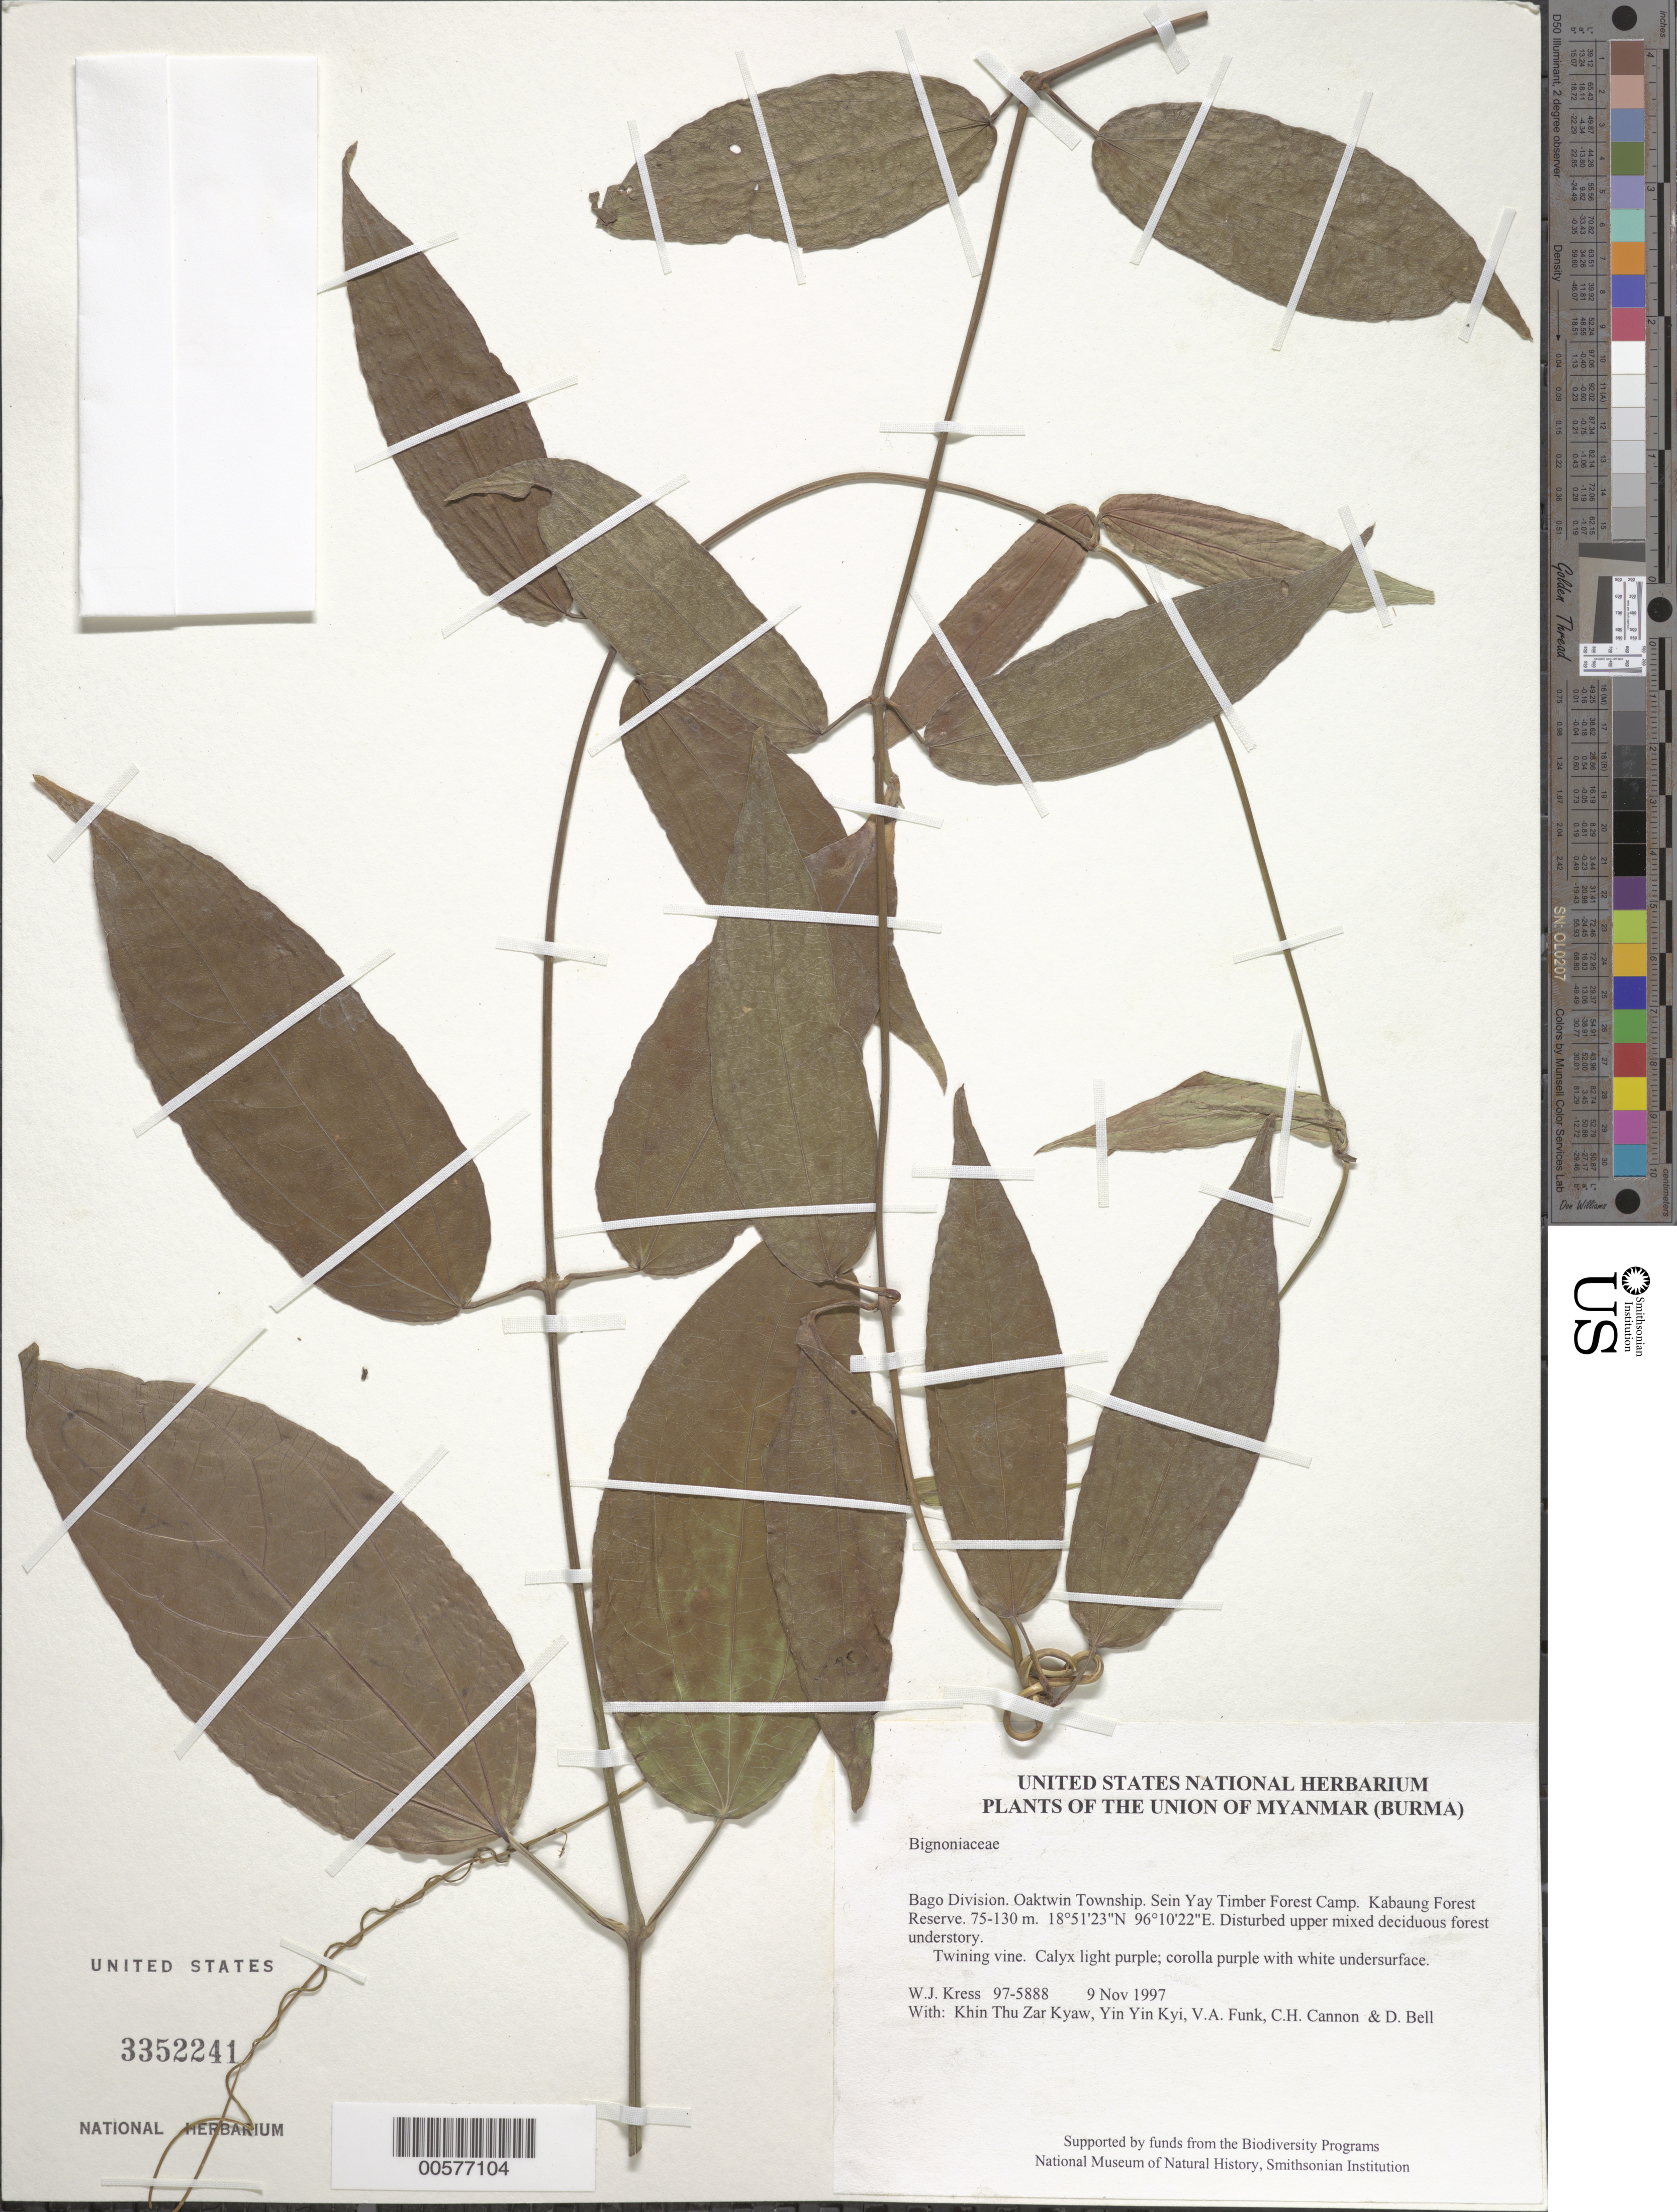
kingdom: Plantae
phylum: Tracheophyta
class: Magnoliopsida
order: Lamiales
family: Bignoniaceae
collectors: W. J. Kress, Khin Thu Zar Kyaw, Yin Yin Kyi, V. Funk, C. H. Cannon & D. A. Bell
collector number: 97-5888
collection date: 1997-11-09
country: Myanmar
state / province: Bago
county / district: Oaktwin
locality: Sein Yay Timber Forest Camp. Kabaung Forest Reserve.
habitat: Disturbed upper mixed deciduous forest understory.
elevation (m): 75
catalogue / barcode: US 3352241